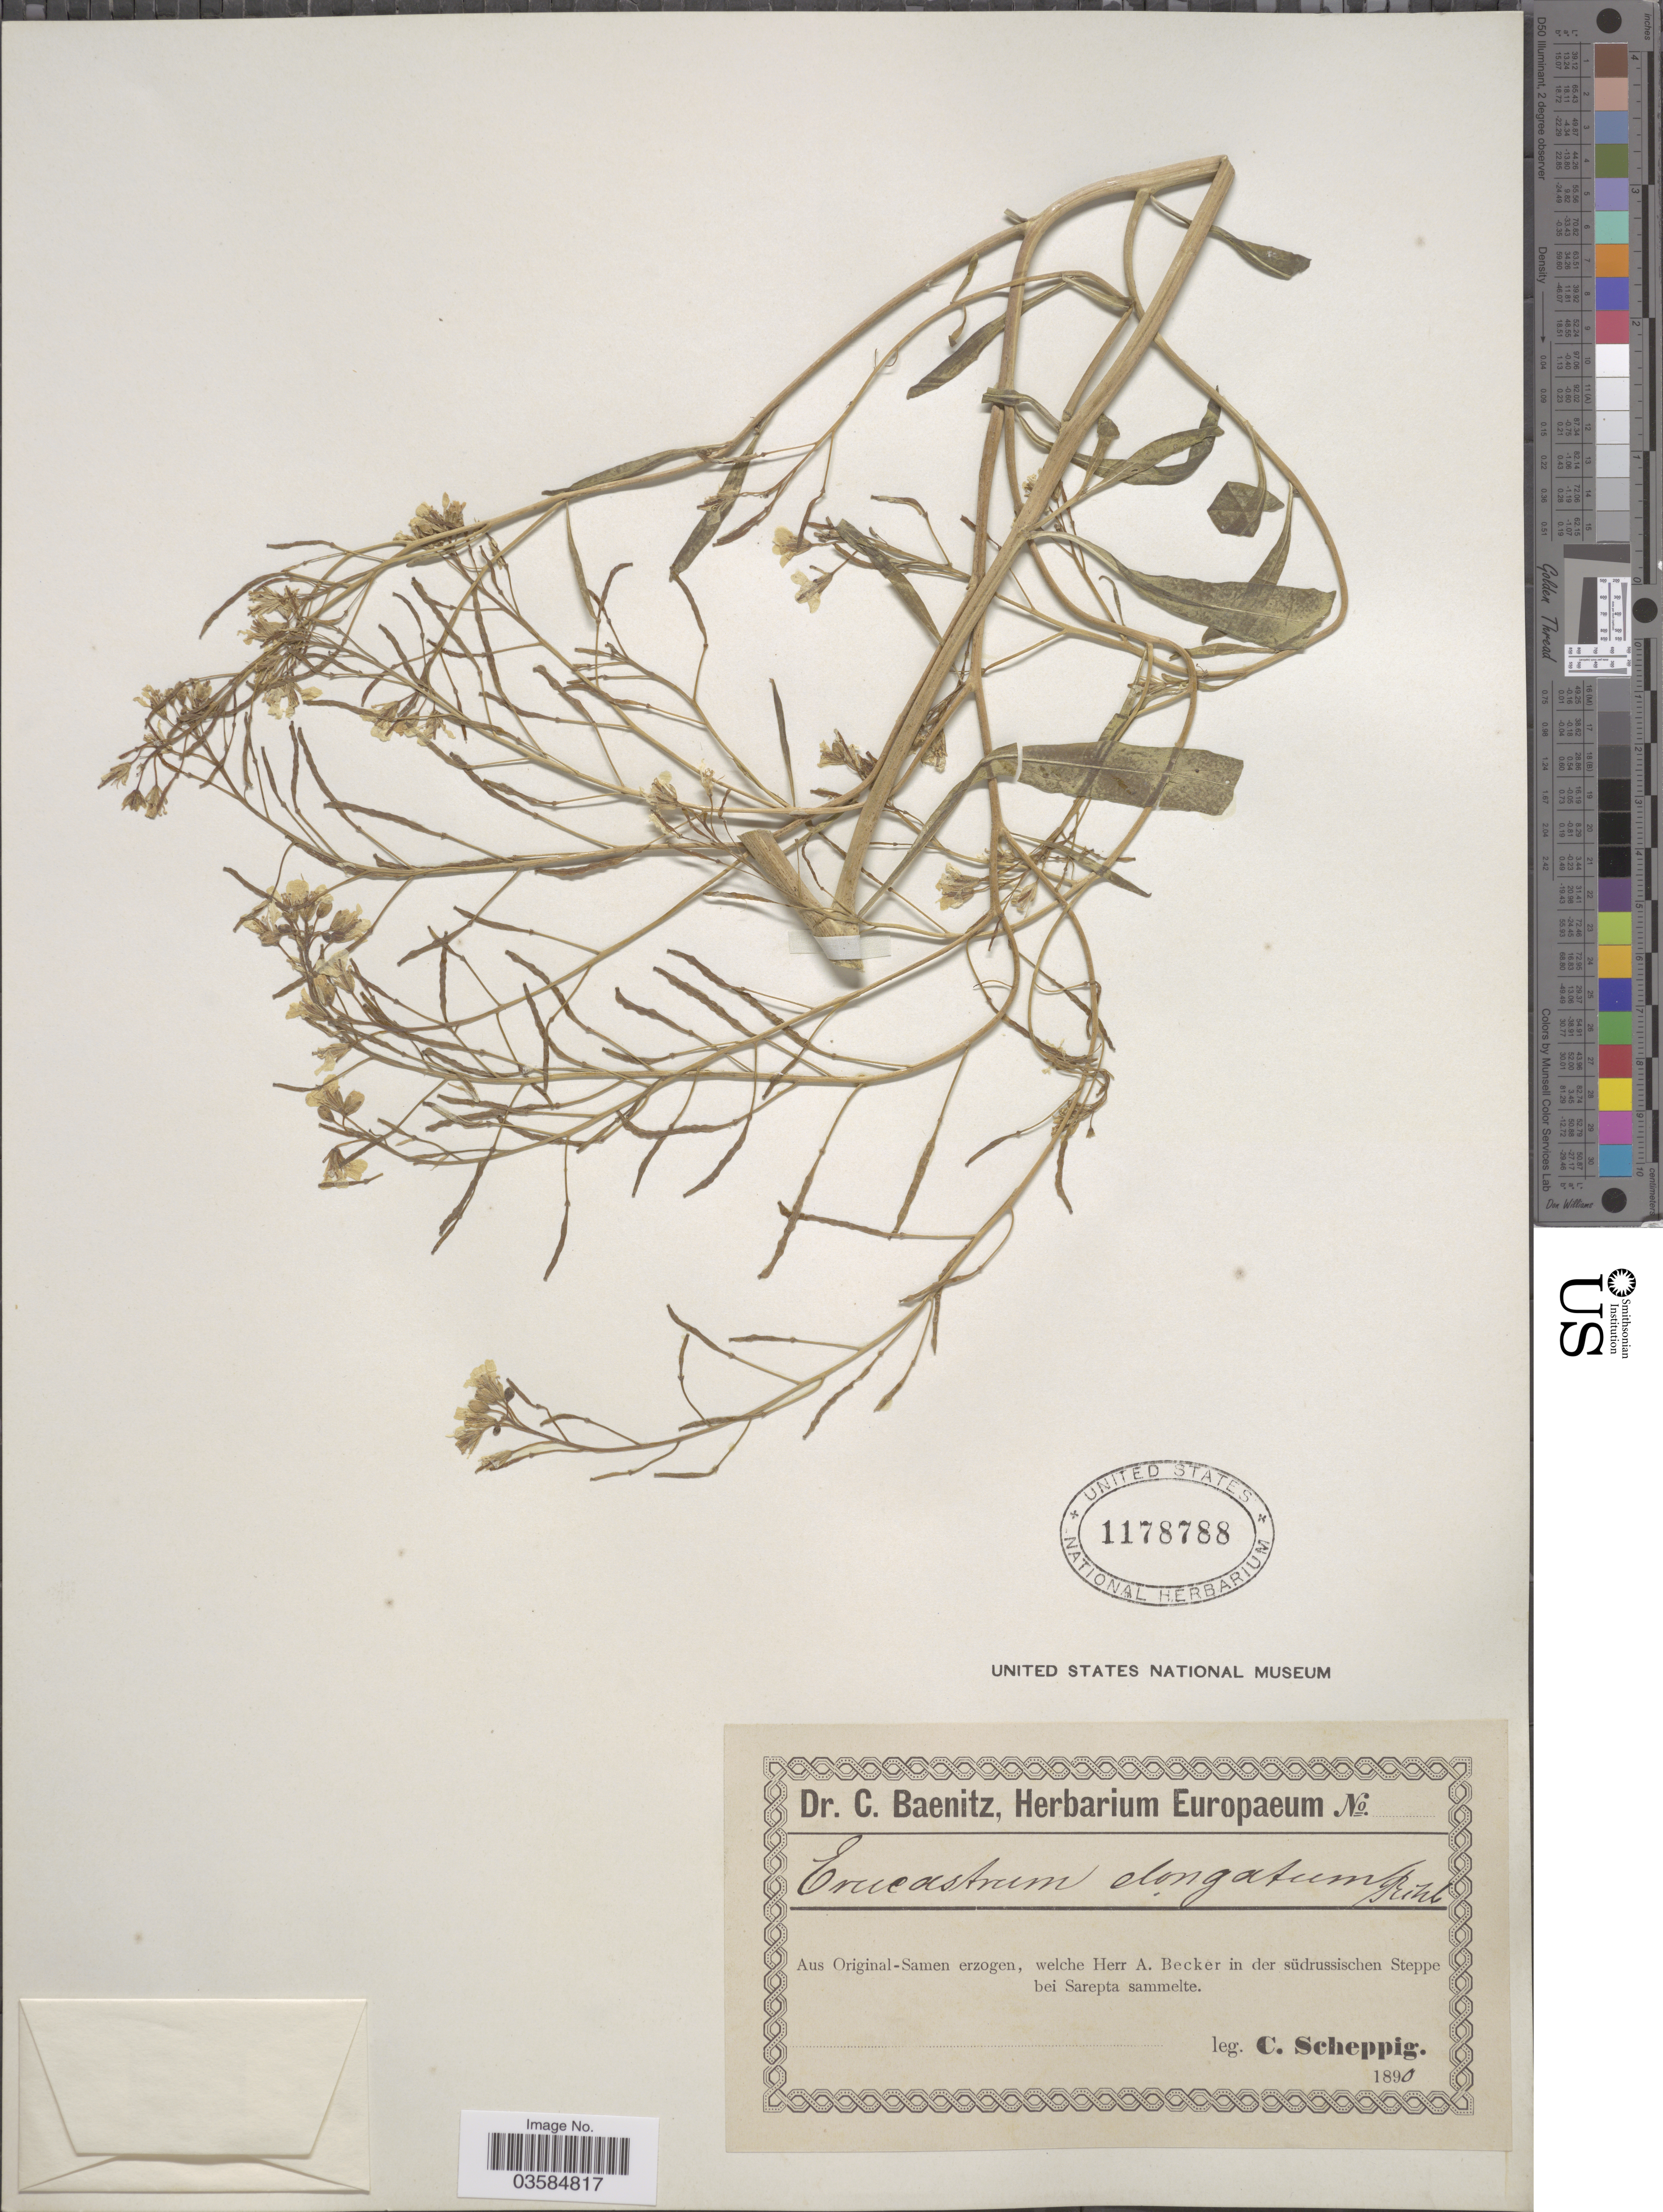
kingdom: Plantae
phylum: Tracheophyta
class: Magnoliopsida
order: Brassicales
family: Brassicaceae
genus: Erucastrum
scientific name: Erucastrum elongatum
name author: Rchb.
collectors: C. Scheppig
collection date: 1890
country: Russian Federation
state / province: Volgograd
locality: Aus Original-Samen erzogen, welche Herr A. Becker in der südrussischen Steppe bei Sarepta sammelte.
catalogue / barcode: US 1178788